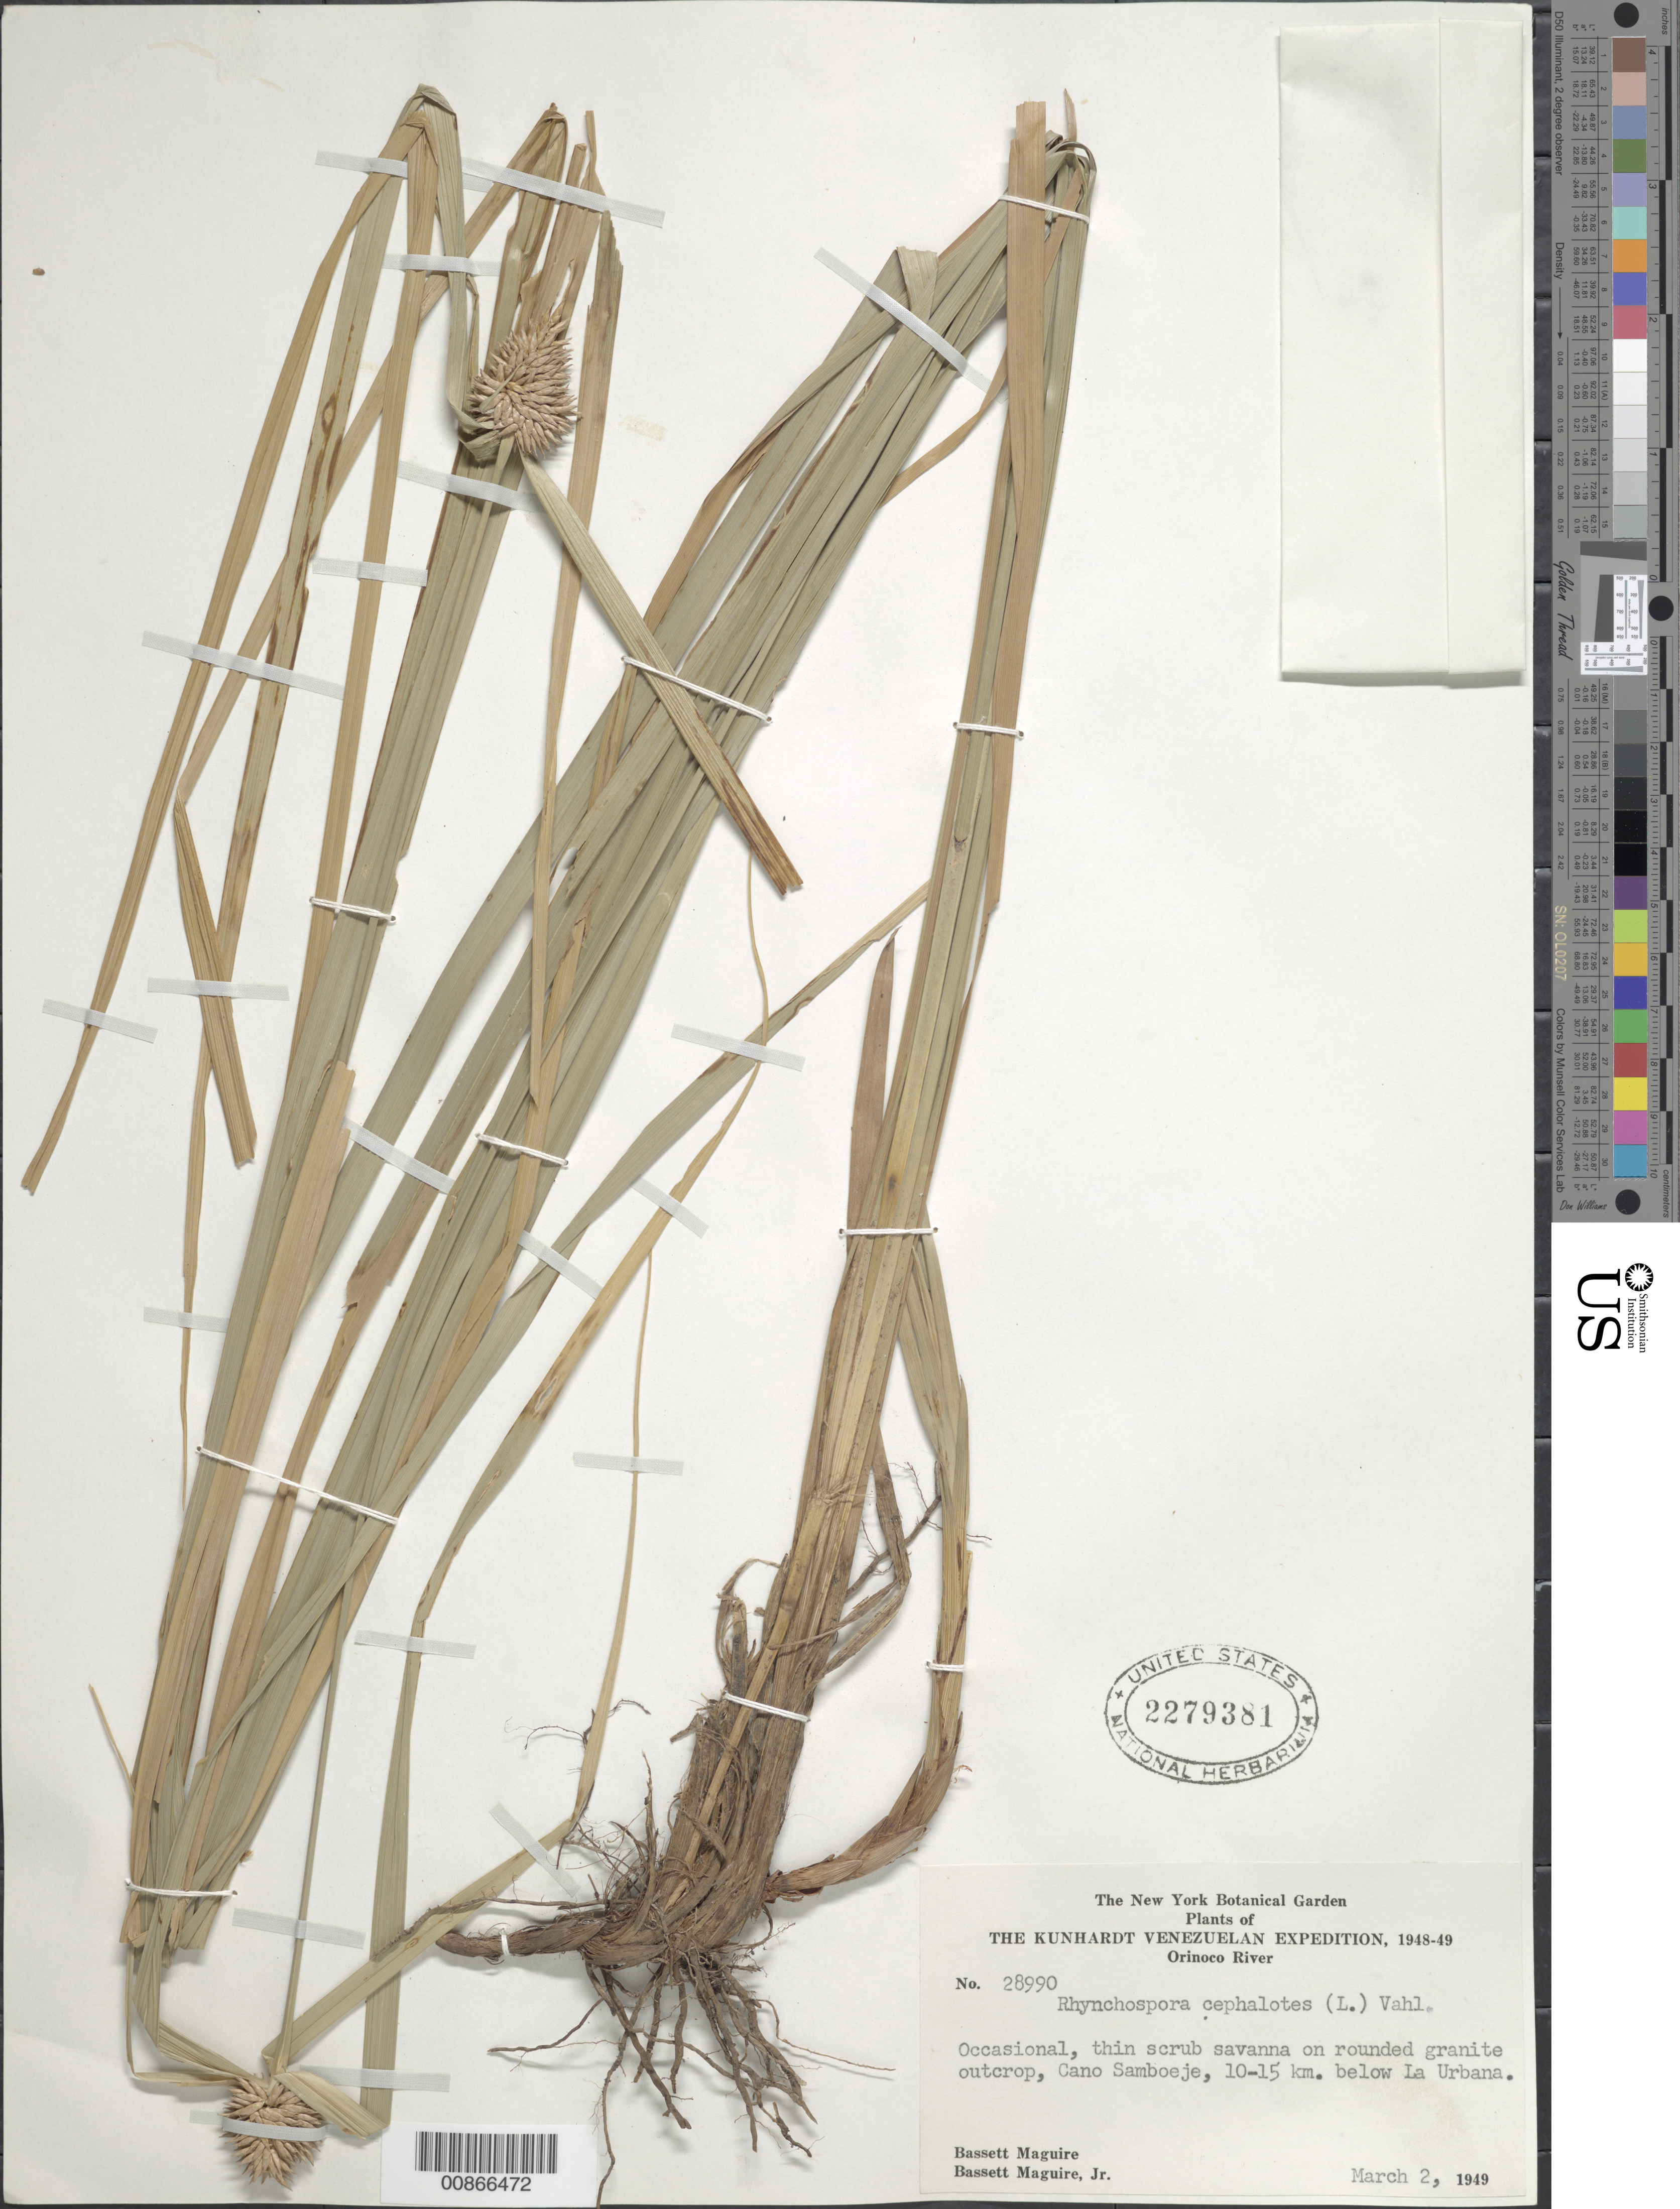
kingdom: Plantae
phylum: Tracheophyta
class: Liliopsida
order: Poales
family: Cyperaceae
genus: Rhynchospora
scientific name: Rhynchospora cephalotes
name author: (L.) Vahl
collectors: B. Maguire & B. Maguire Jr.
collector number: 28990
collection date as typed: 2-Mar-49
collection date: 1949-03-02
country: Venezuela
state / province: Bolívar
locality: Caño Samboeje, 10-15 km below La Urbana, Río Orinoco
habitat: Thin scrub savanna on rounded granite outcrop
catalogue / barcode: US 2279381